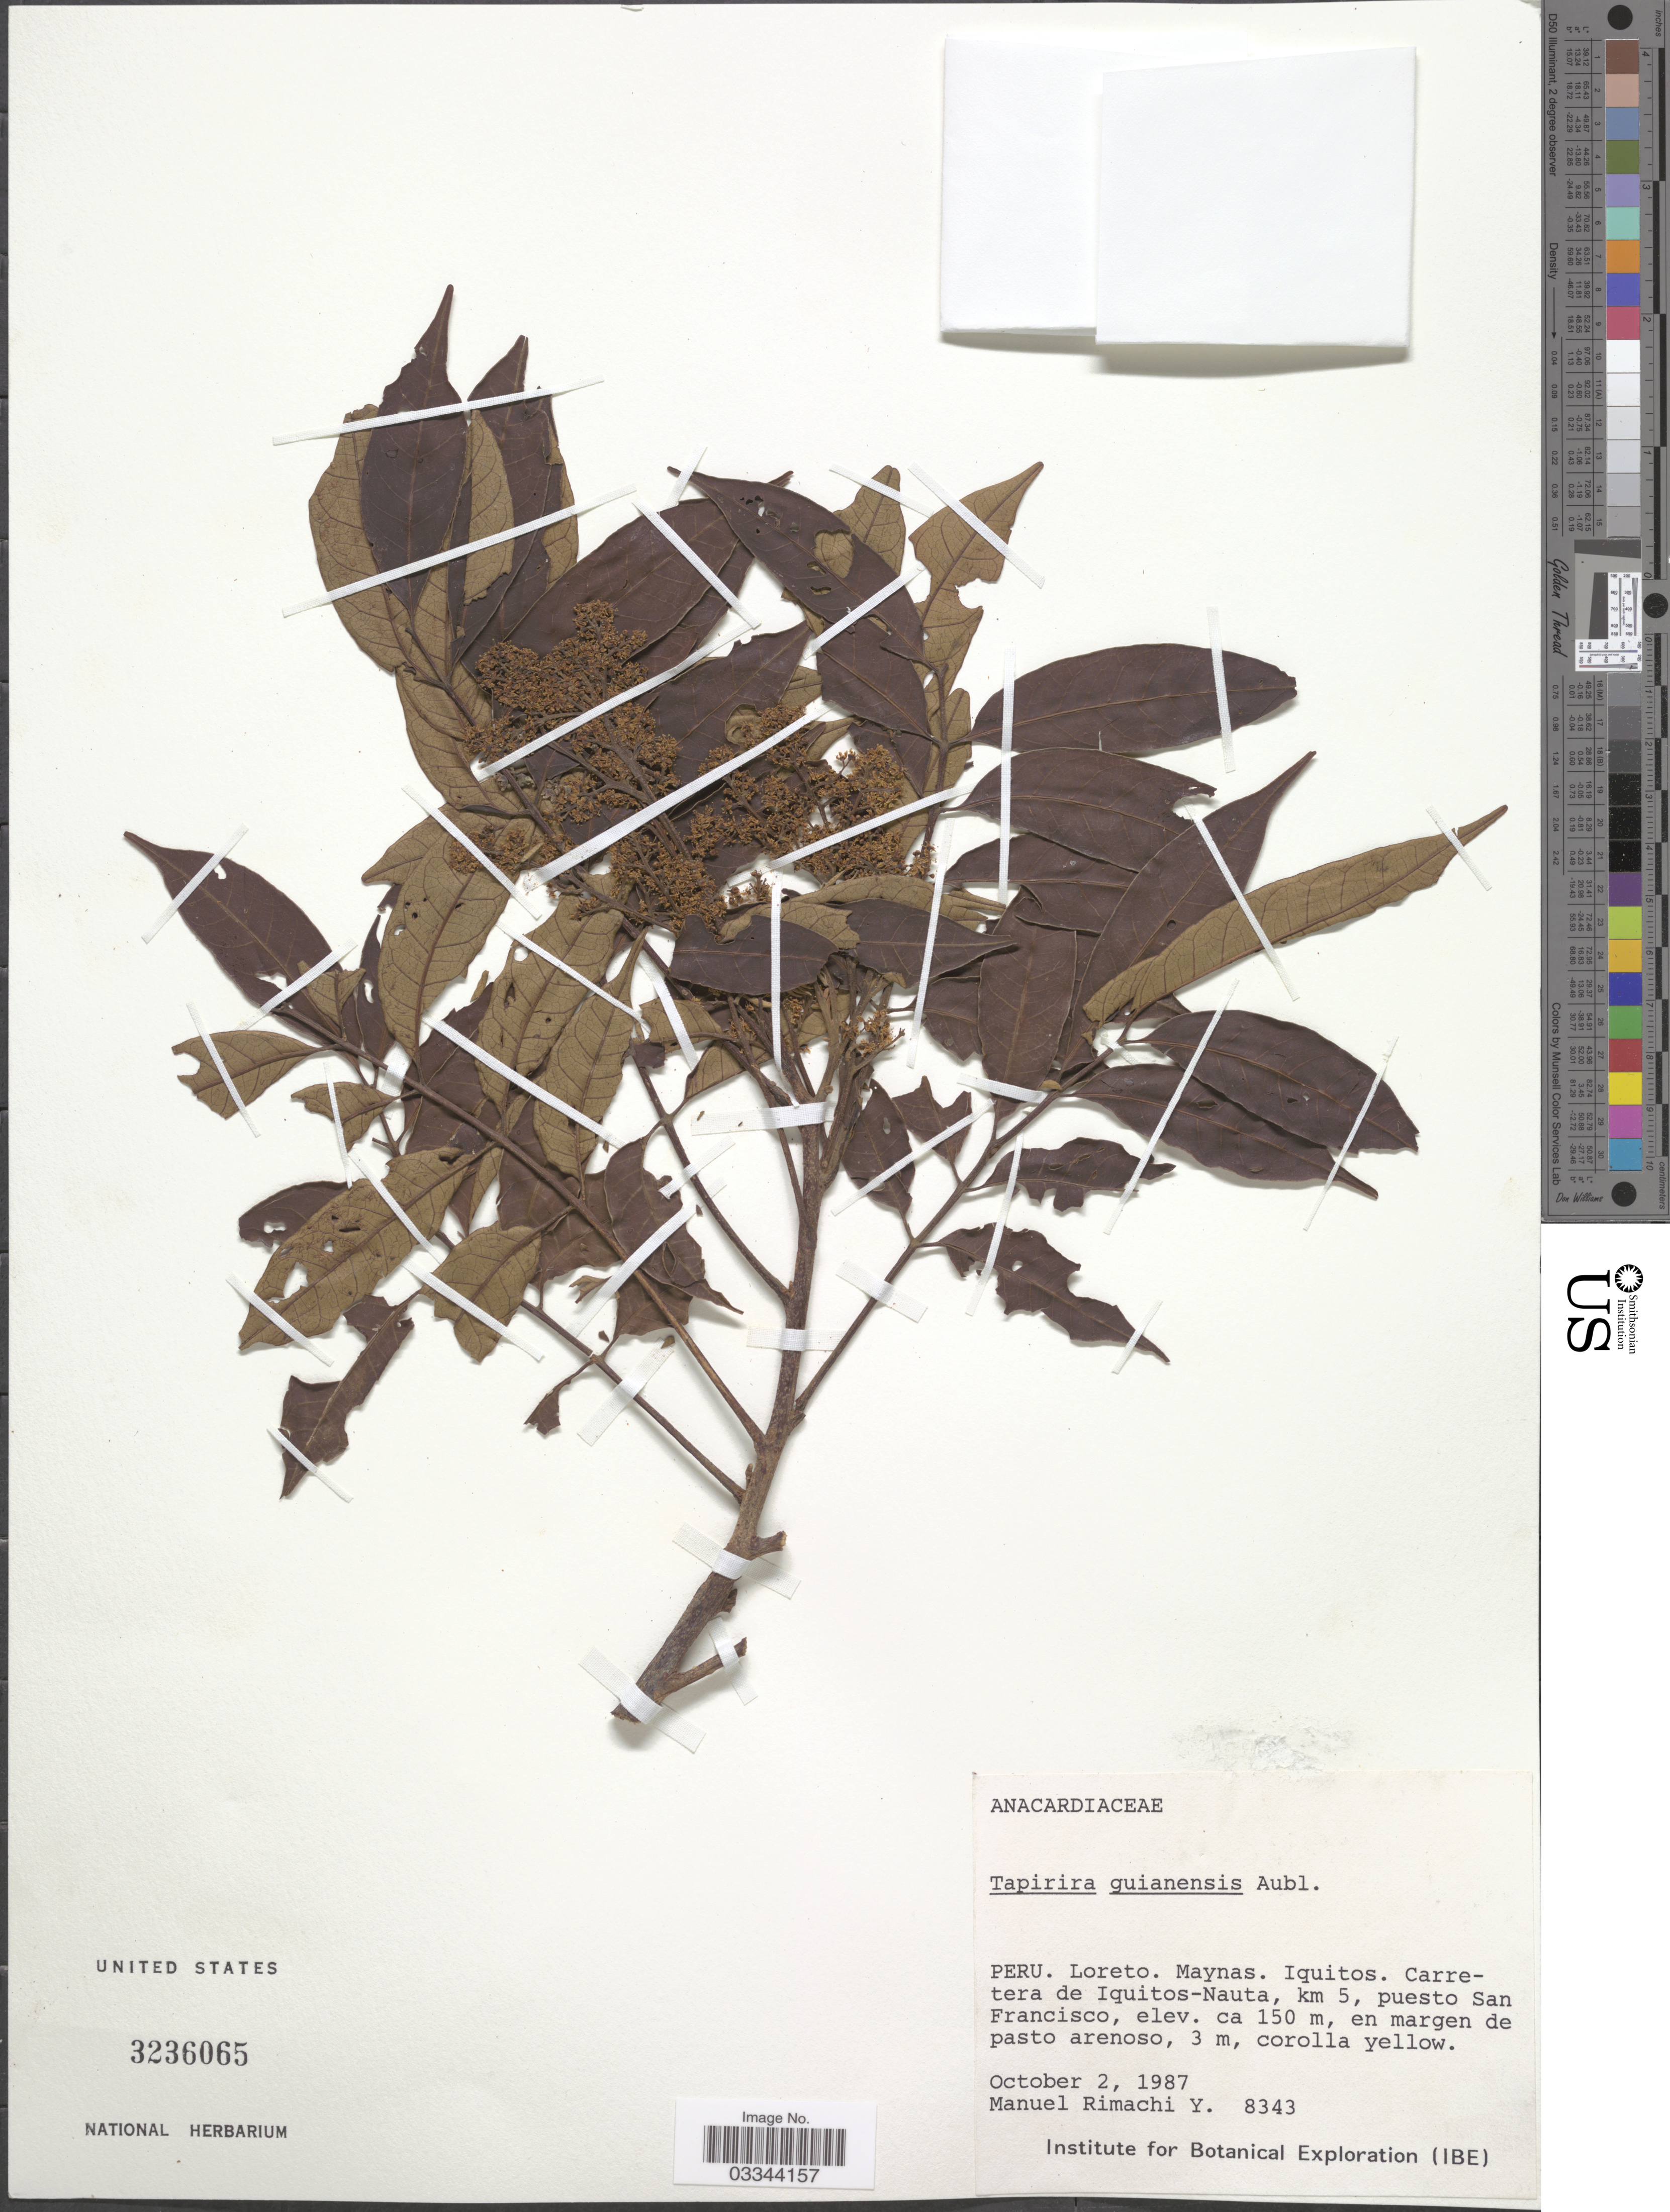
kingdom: Plantae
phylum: Tracheophyta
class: Magnoliopsida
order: Sapindales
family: Anacardiaceae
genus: Tapirira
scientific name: Tapirira guianensis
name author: Aubl.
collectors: M. Rimachi Y.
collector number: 8343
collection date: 1987-10-02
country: Peru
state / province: Loreto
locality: Maynas. Iquitos. Carretera de Iquitos-Nauta, km 5, puesto San Francisco, en margen de pasto arenoso.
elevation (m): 150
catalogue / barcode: US 3236065